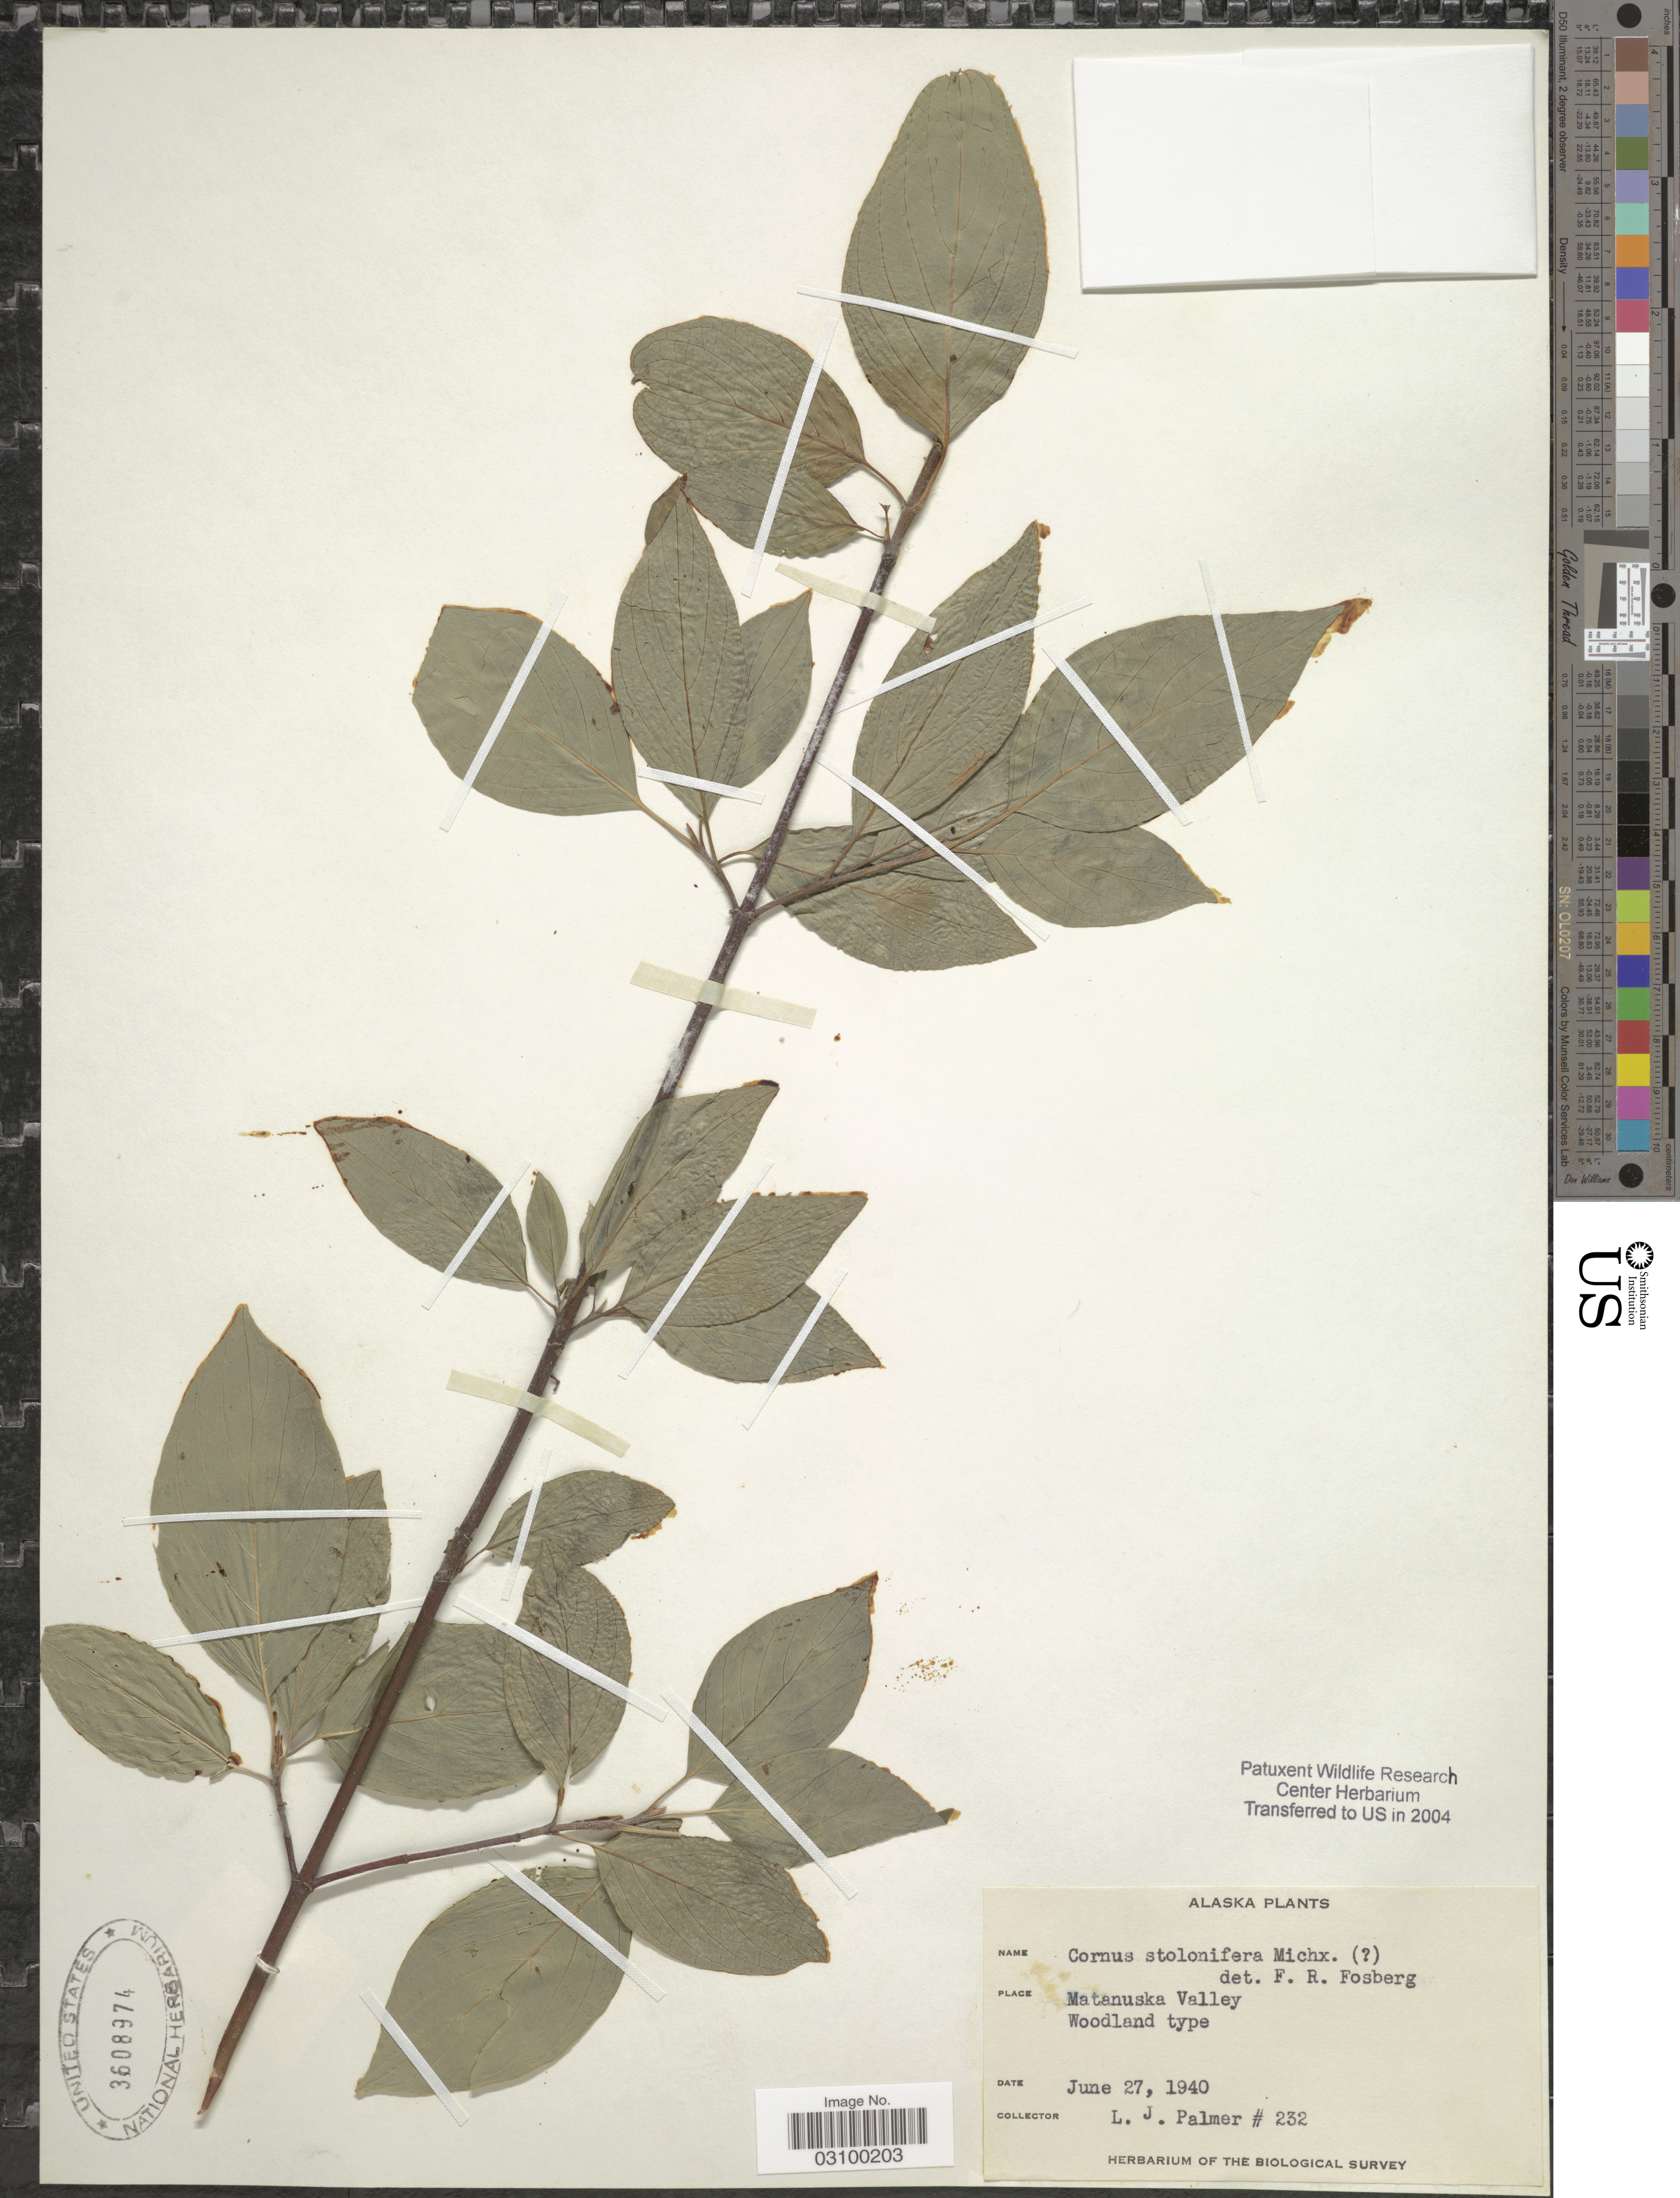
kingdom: Plantae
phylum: Tracheophyta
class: Magnoliopsida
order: Cornales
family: Cornaceae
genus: Cornus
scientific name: Cornus sericea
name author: L.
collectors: L. J. Palmer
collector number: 232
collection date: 1940-06-27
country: United States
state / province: Alaska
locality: Matanuska Valley.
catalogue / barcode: US 3608974